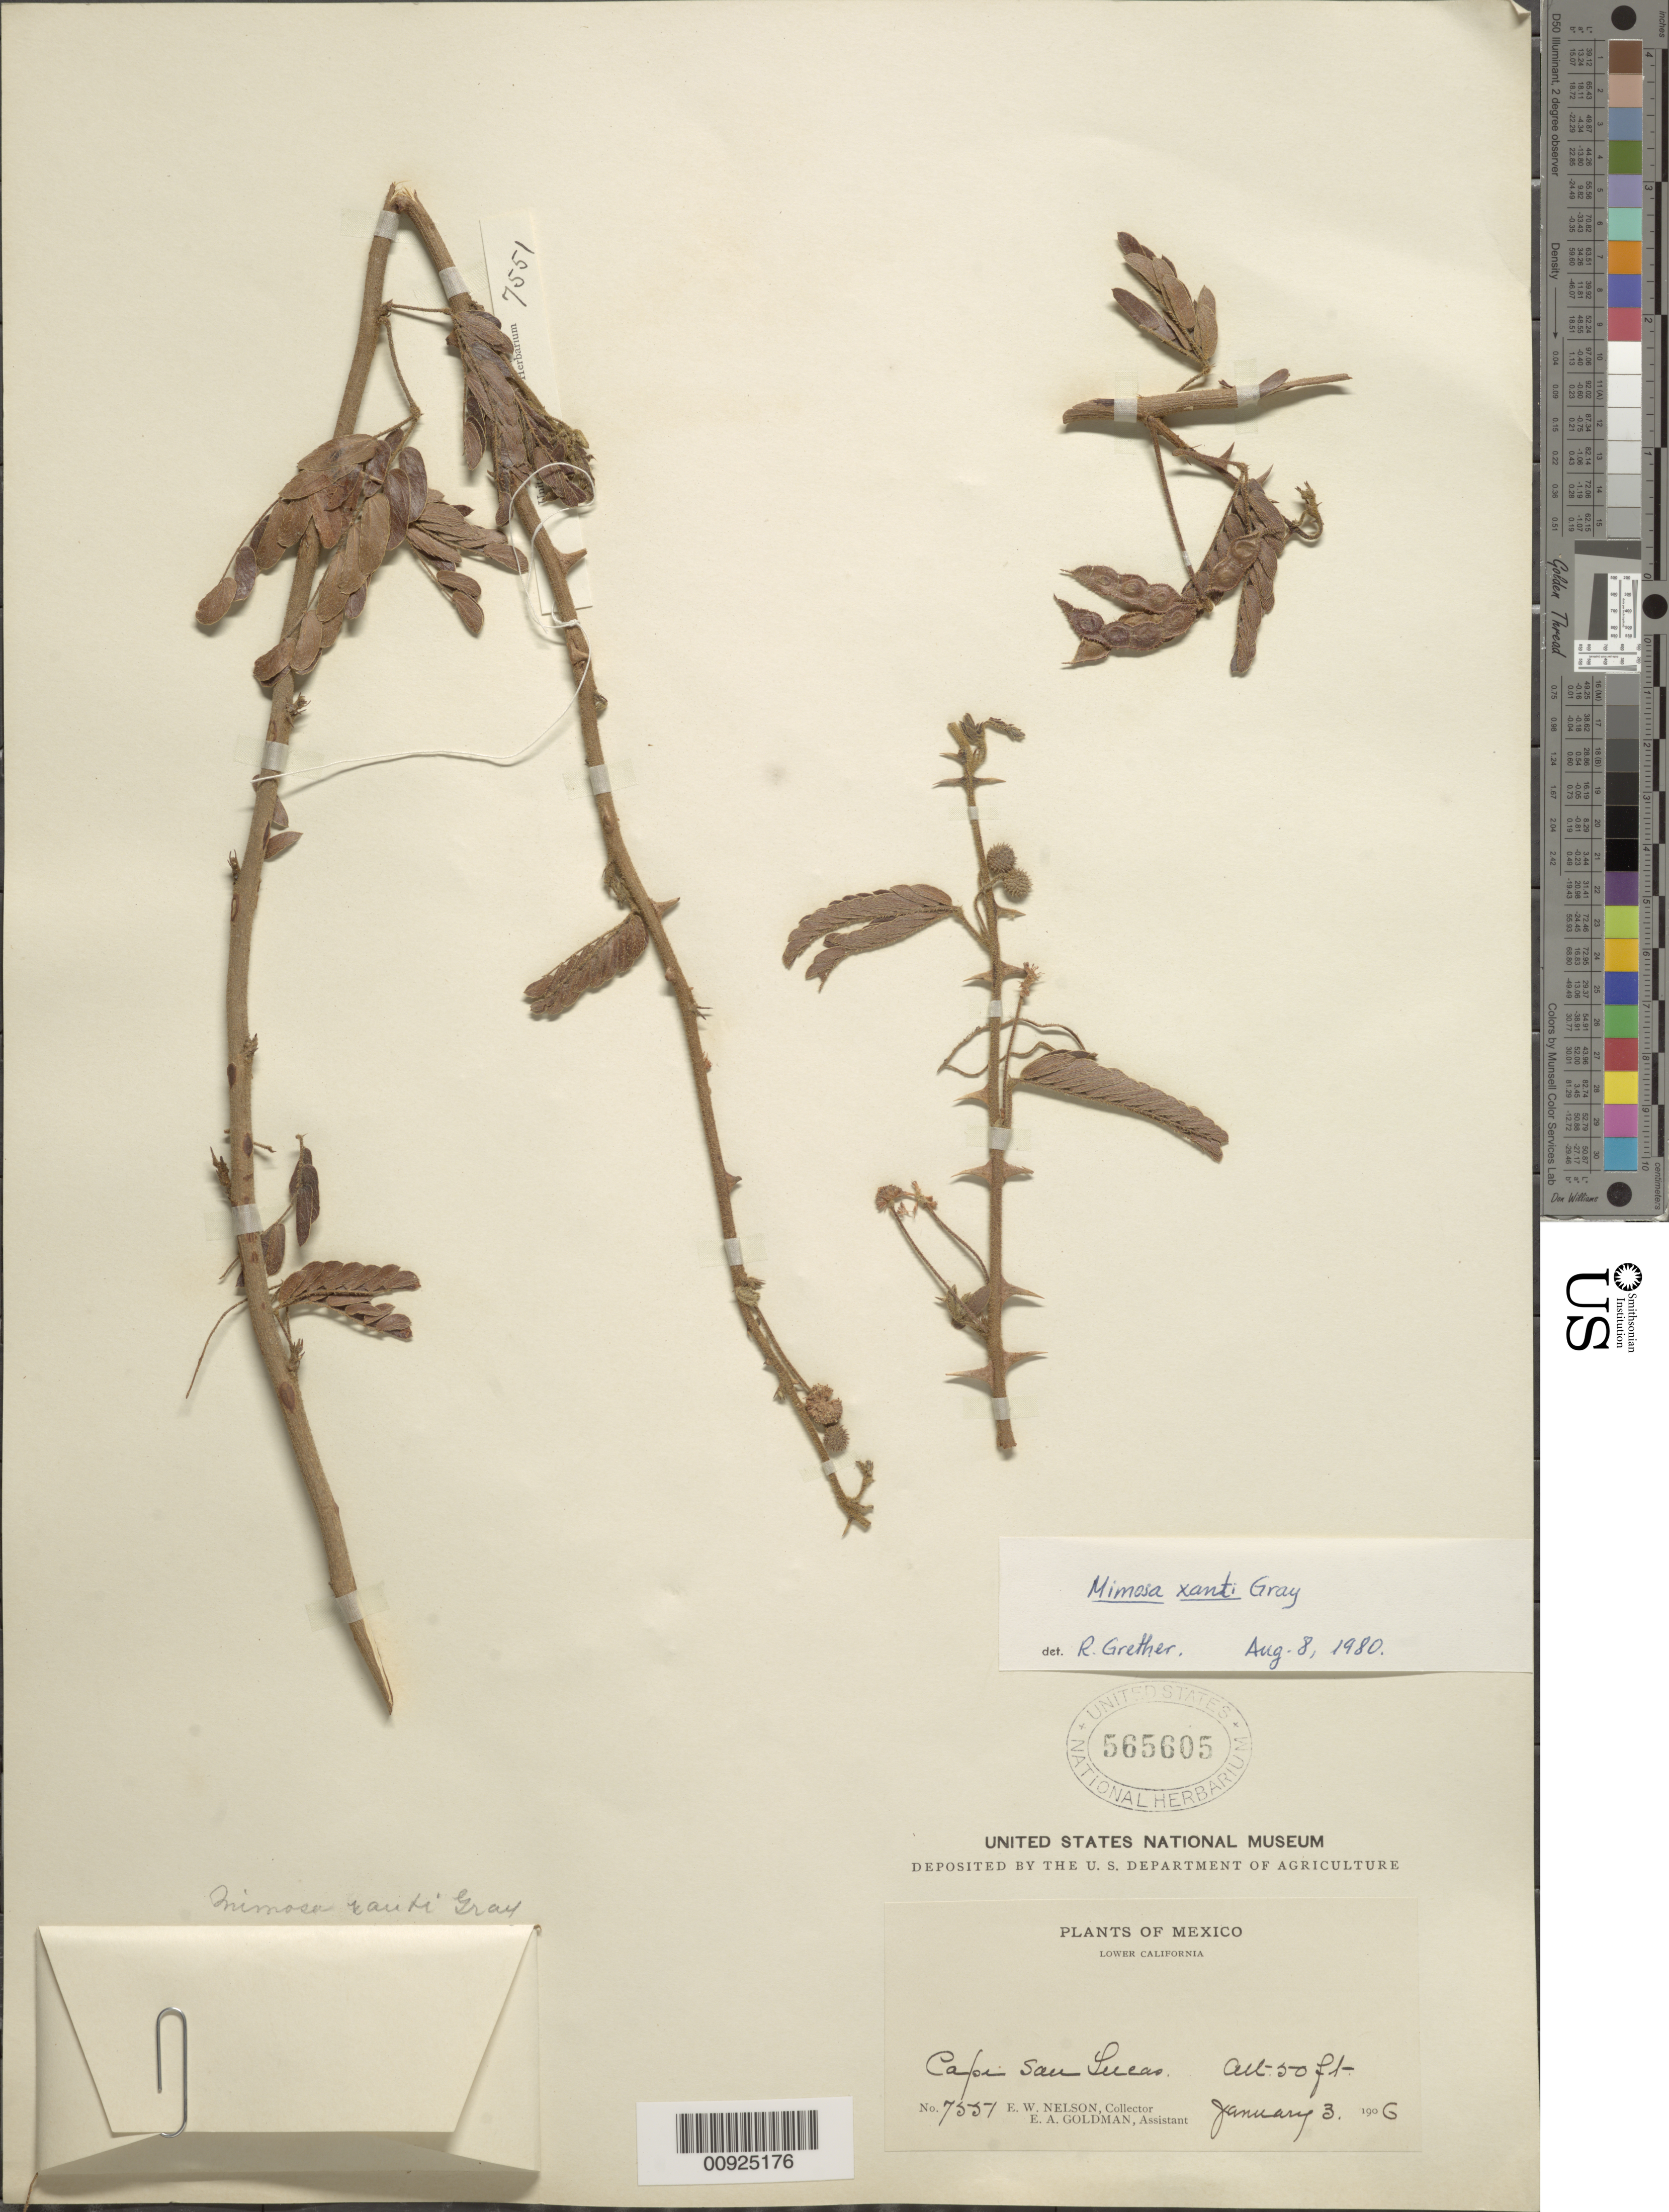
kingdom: Plantae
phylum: Tracheophyta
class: Magnoliopsida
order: Fabales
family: Fabaceae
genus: Mimosa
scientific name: Mimosa xanti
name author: A. Gray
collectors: E. W. Nelson & E. A. Goldman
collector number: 7551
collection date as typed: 03 Jan 1906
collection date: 1906-01-03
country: Mexico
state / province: Baja California Sur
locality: Cape San Lucas, Lower California.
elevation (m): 15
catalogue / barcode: US 565605